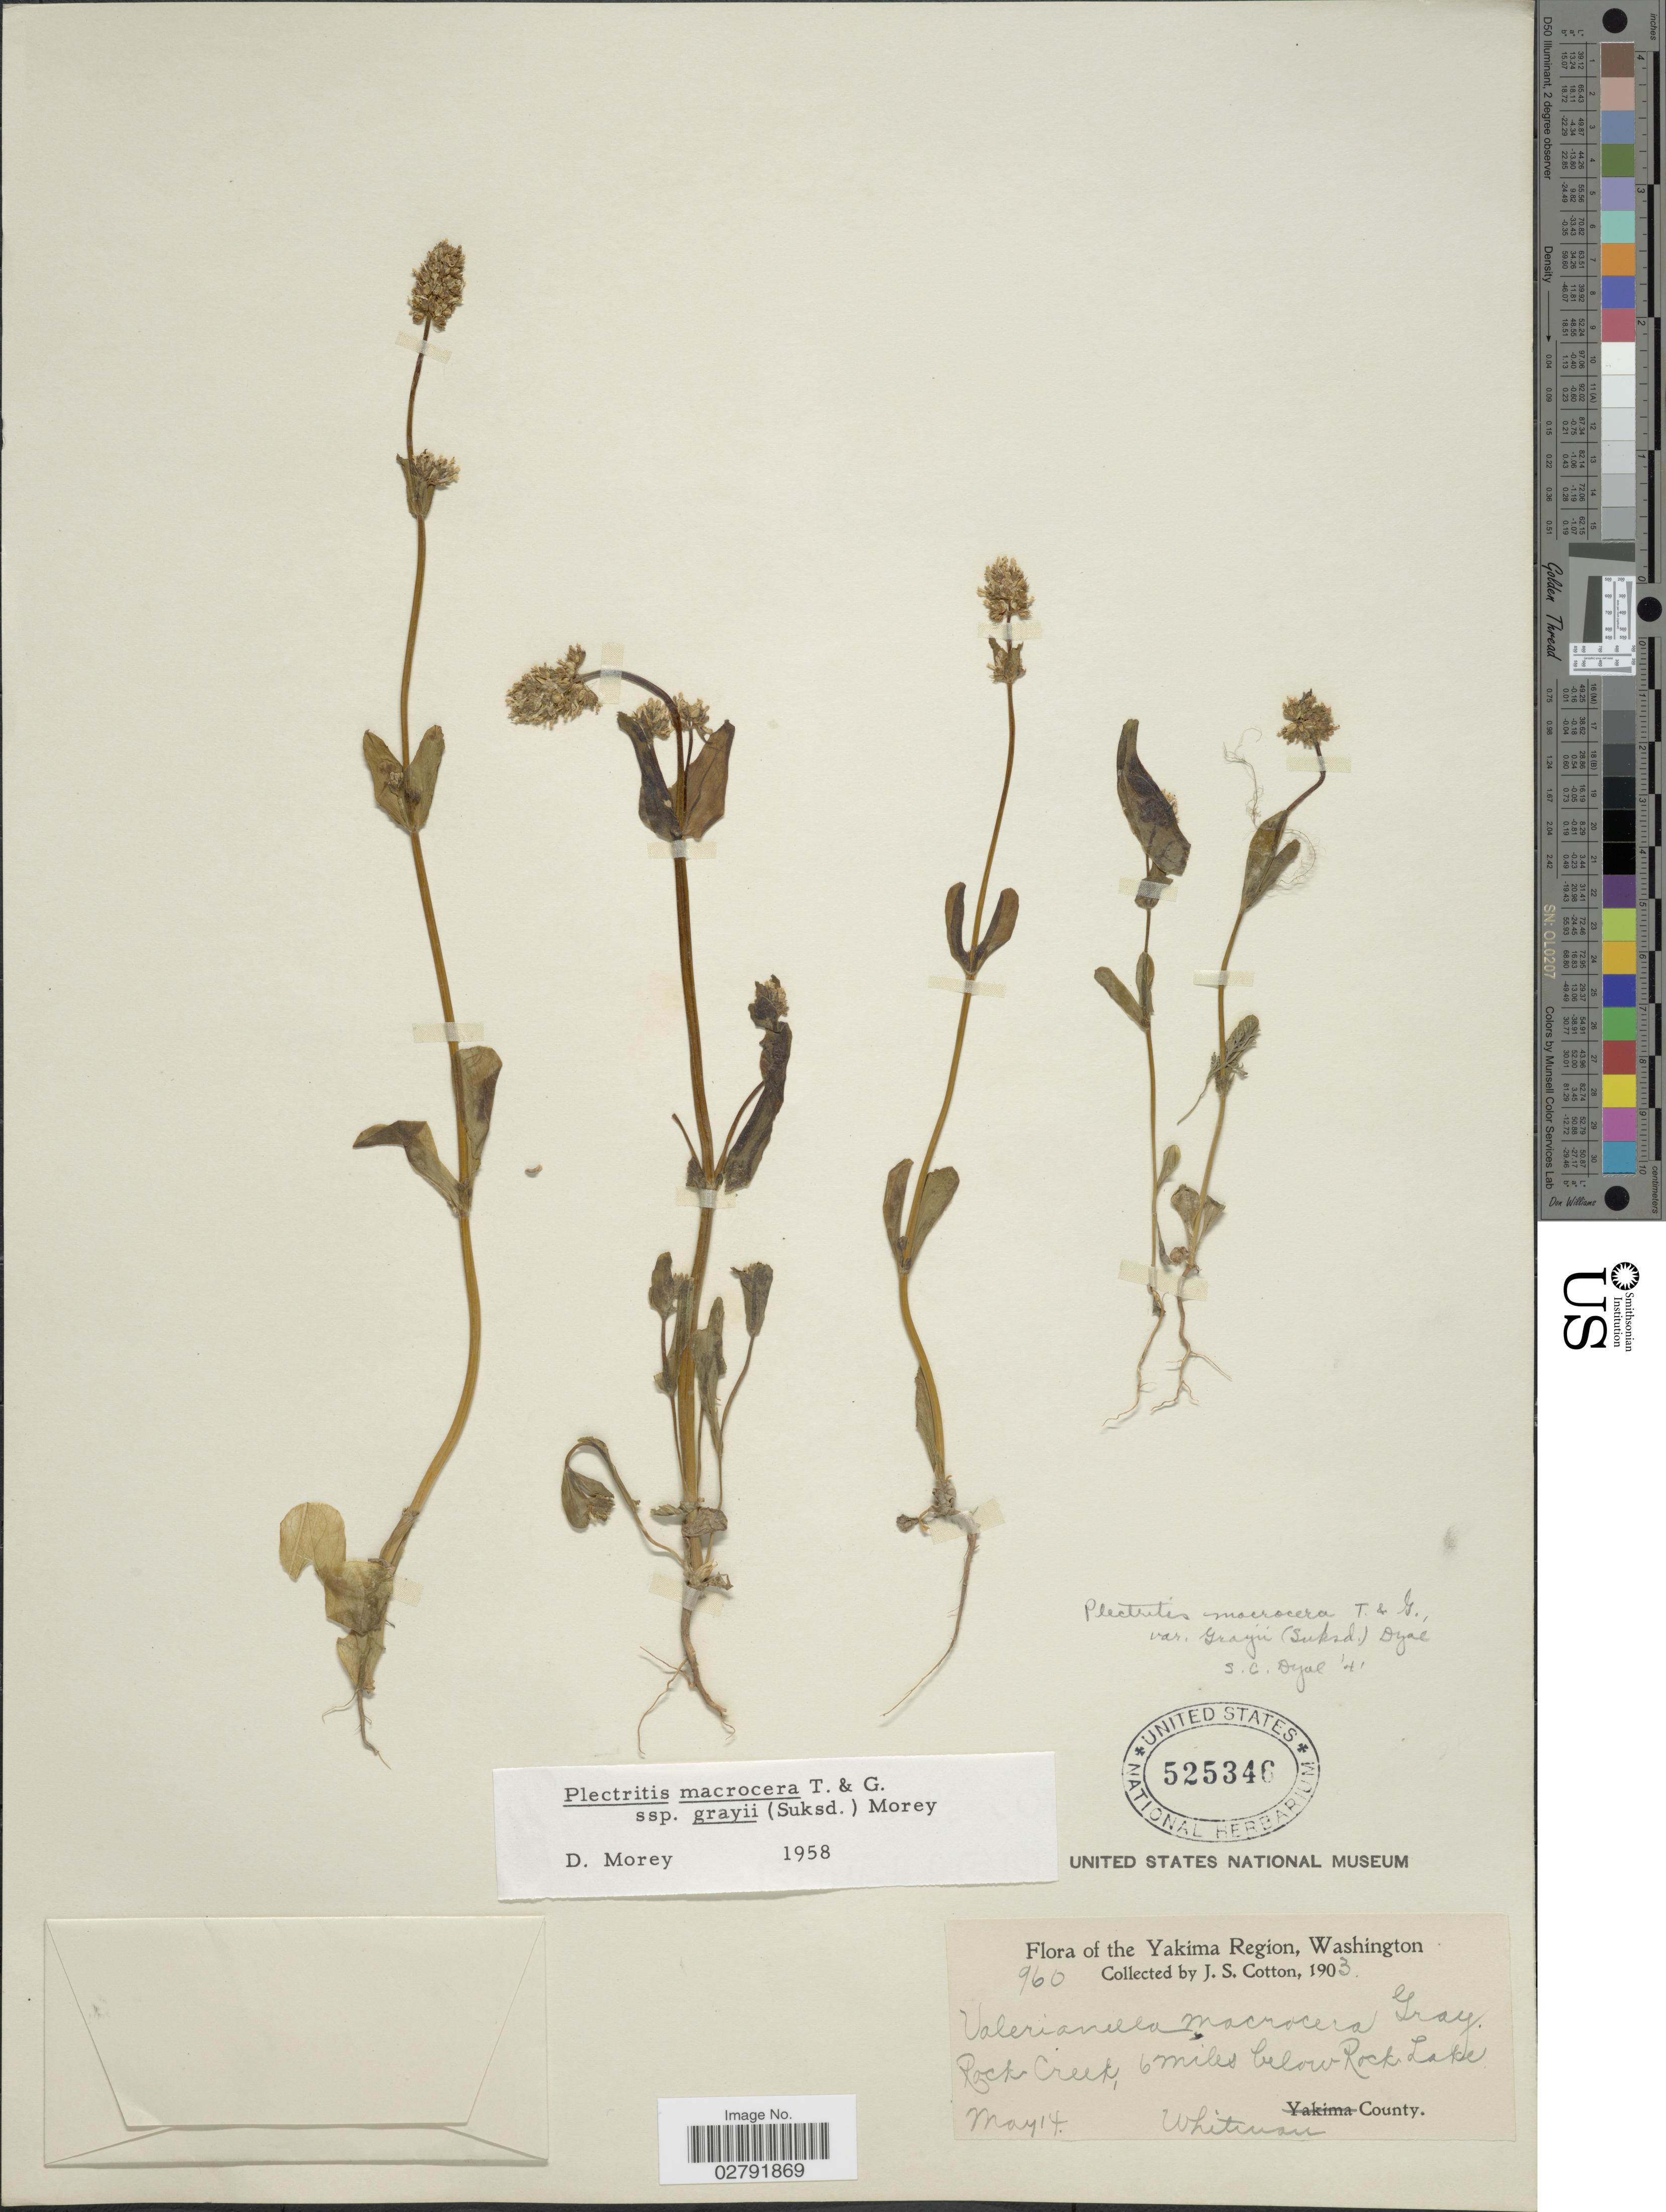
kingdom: Plantae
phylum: Tracheophyta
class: Magnoliopsida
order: Dipsacales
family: Caprifoliaceae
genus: Plectritis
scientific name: Plectritis macrocera subsp. grayi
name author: (Suksd.) Morey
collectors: J. S. Cotton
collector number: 960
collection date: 1903-05-14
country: United States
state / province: Washington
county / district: Whitman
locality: Yakima Region. Rock Creek, 6 miles below Rock Lake. Whitman County.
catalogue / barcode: US 525346